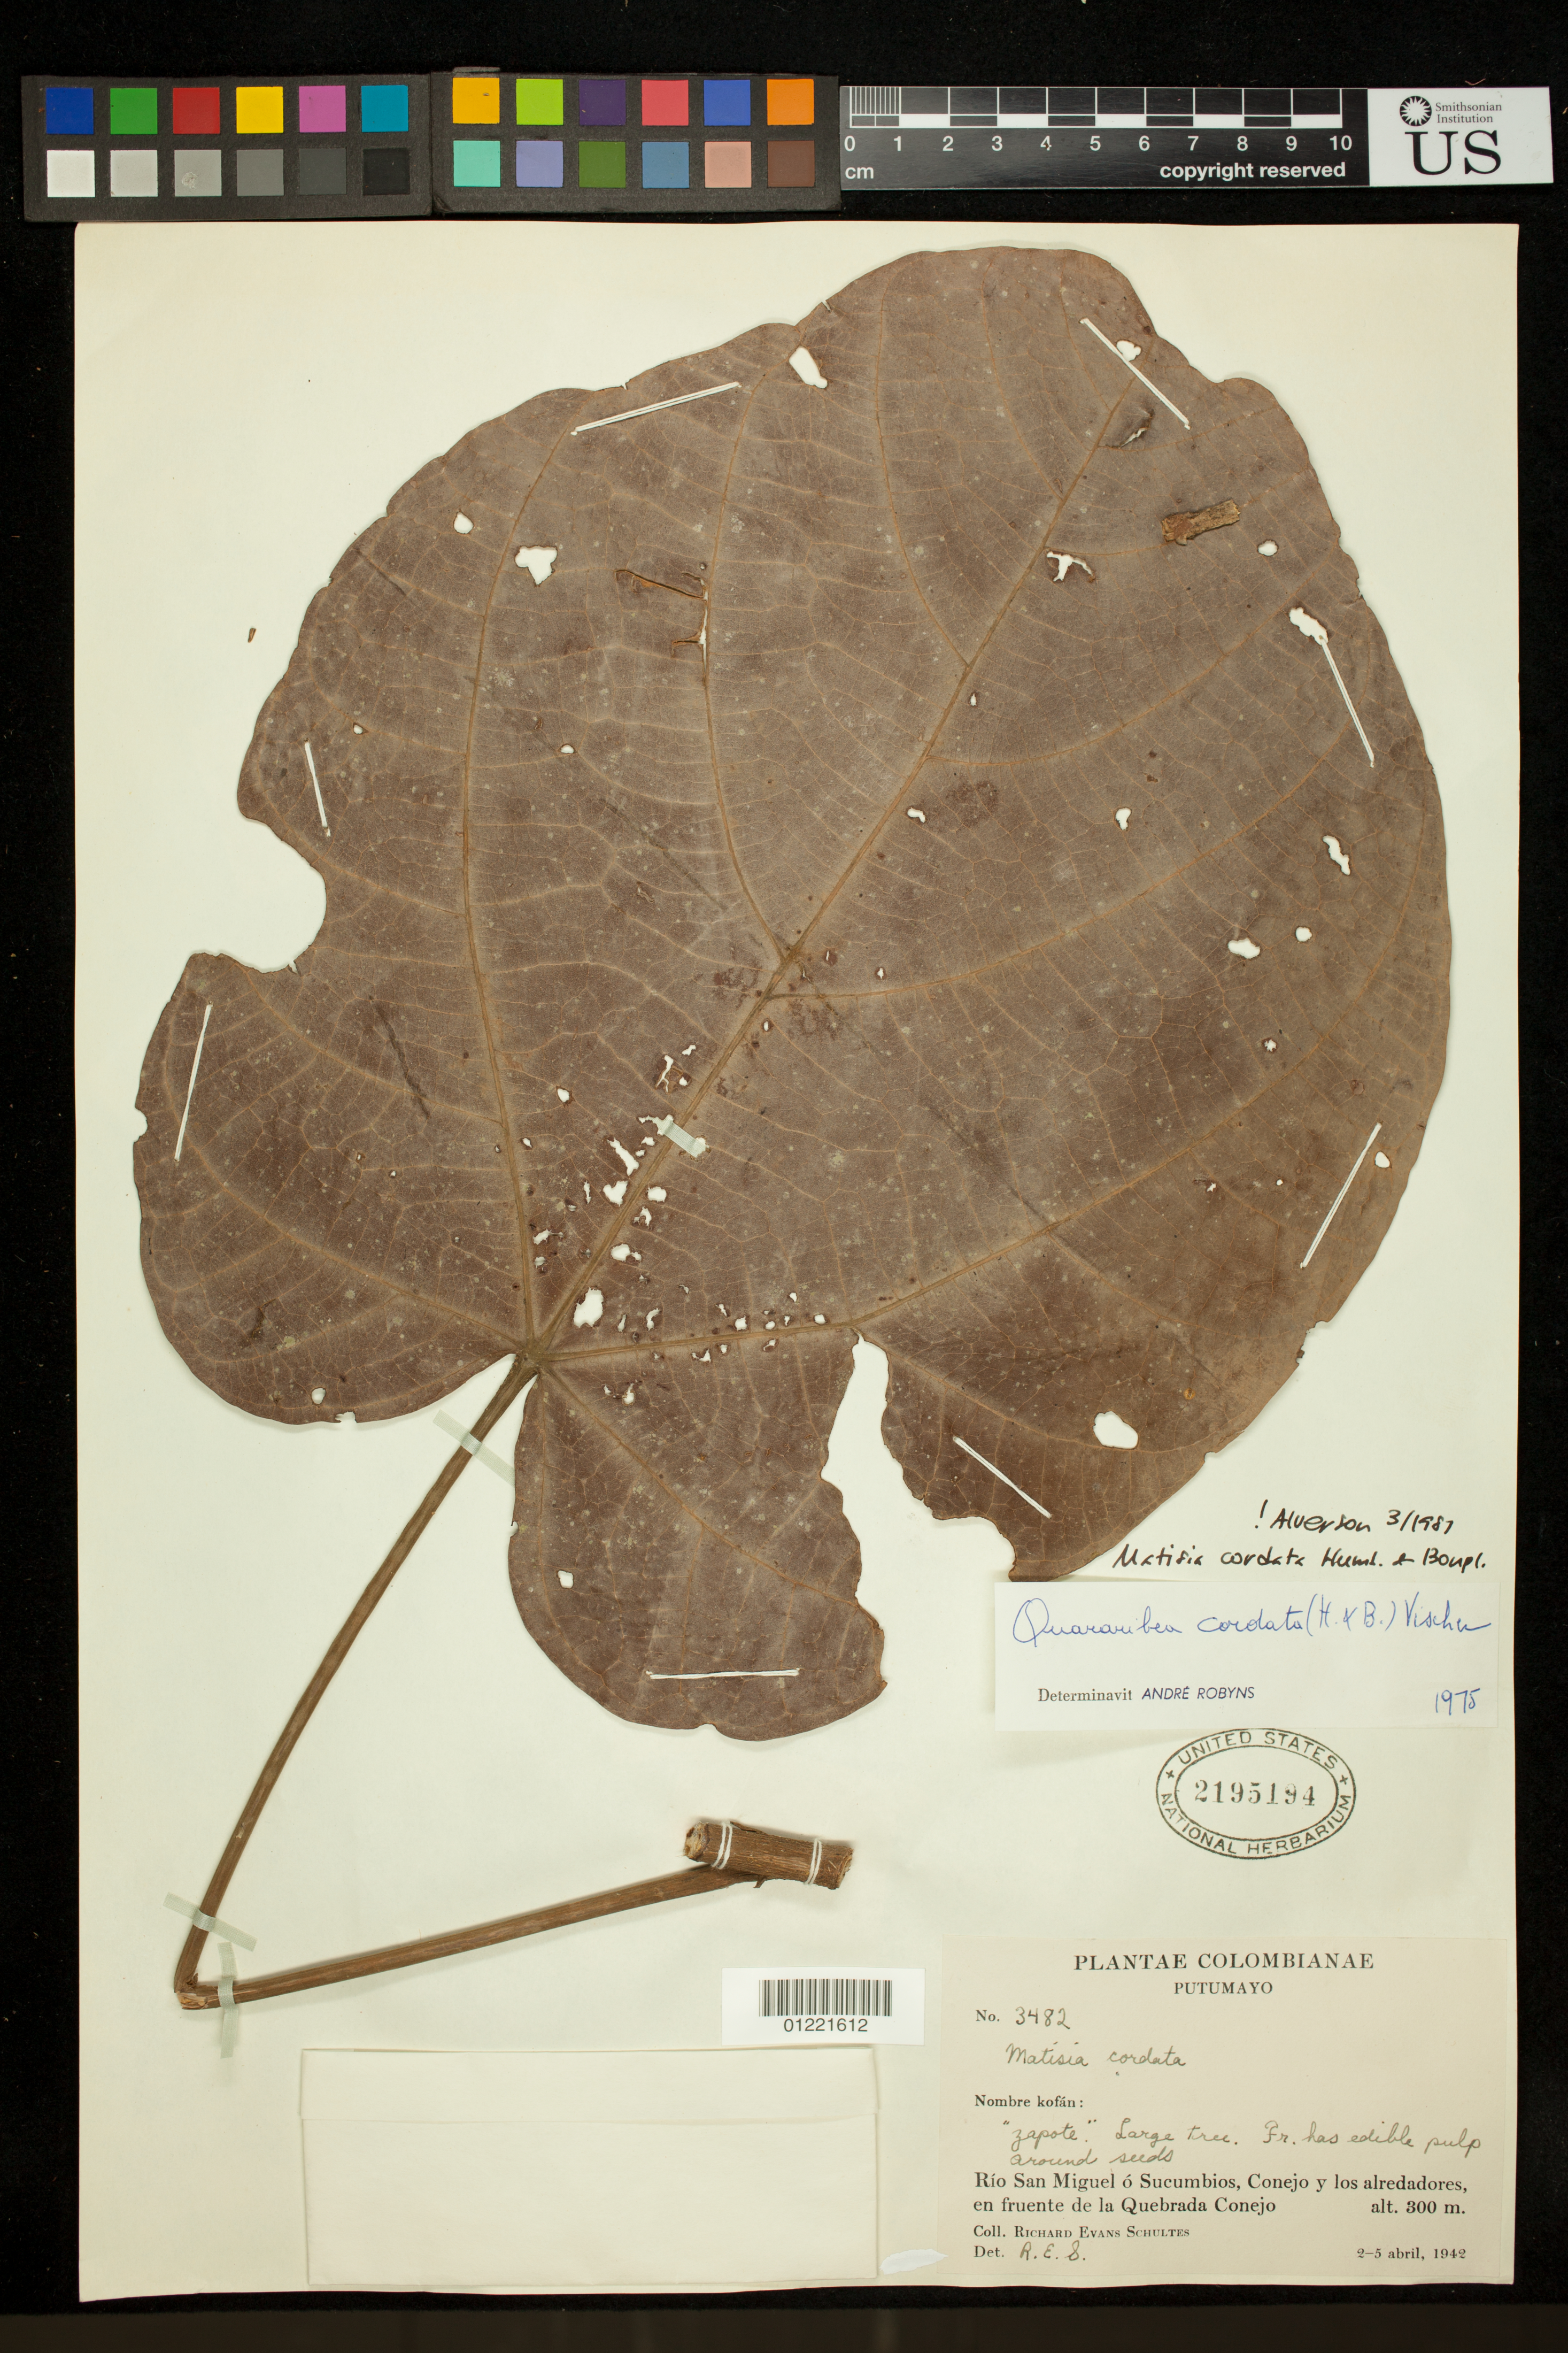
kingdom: Plantae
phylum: Tracheophyta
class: Magnoliopsida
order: Malvales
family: Malvaceae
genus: Matisia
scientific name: Matisia cordata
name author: Humb. & Bonpl.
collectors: R. E. Schultes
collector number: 3482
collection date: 1942-04-02/1942-04-05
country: Colombia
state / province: Putumayo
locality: Rio San Miguel o Sucumbios, Conejo y los alredadores, en fruente de la Quebrada Conejo.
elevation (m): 300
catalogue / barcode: US 2195194